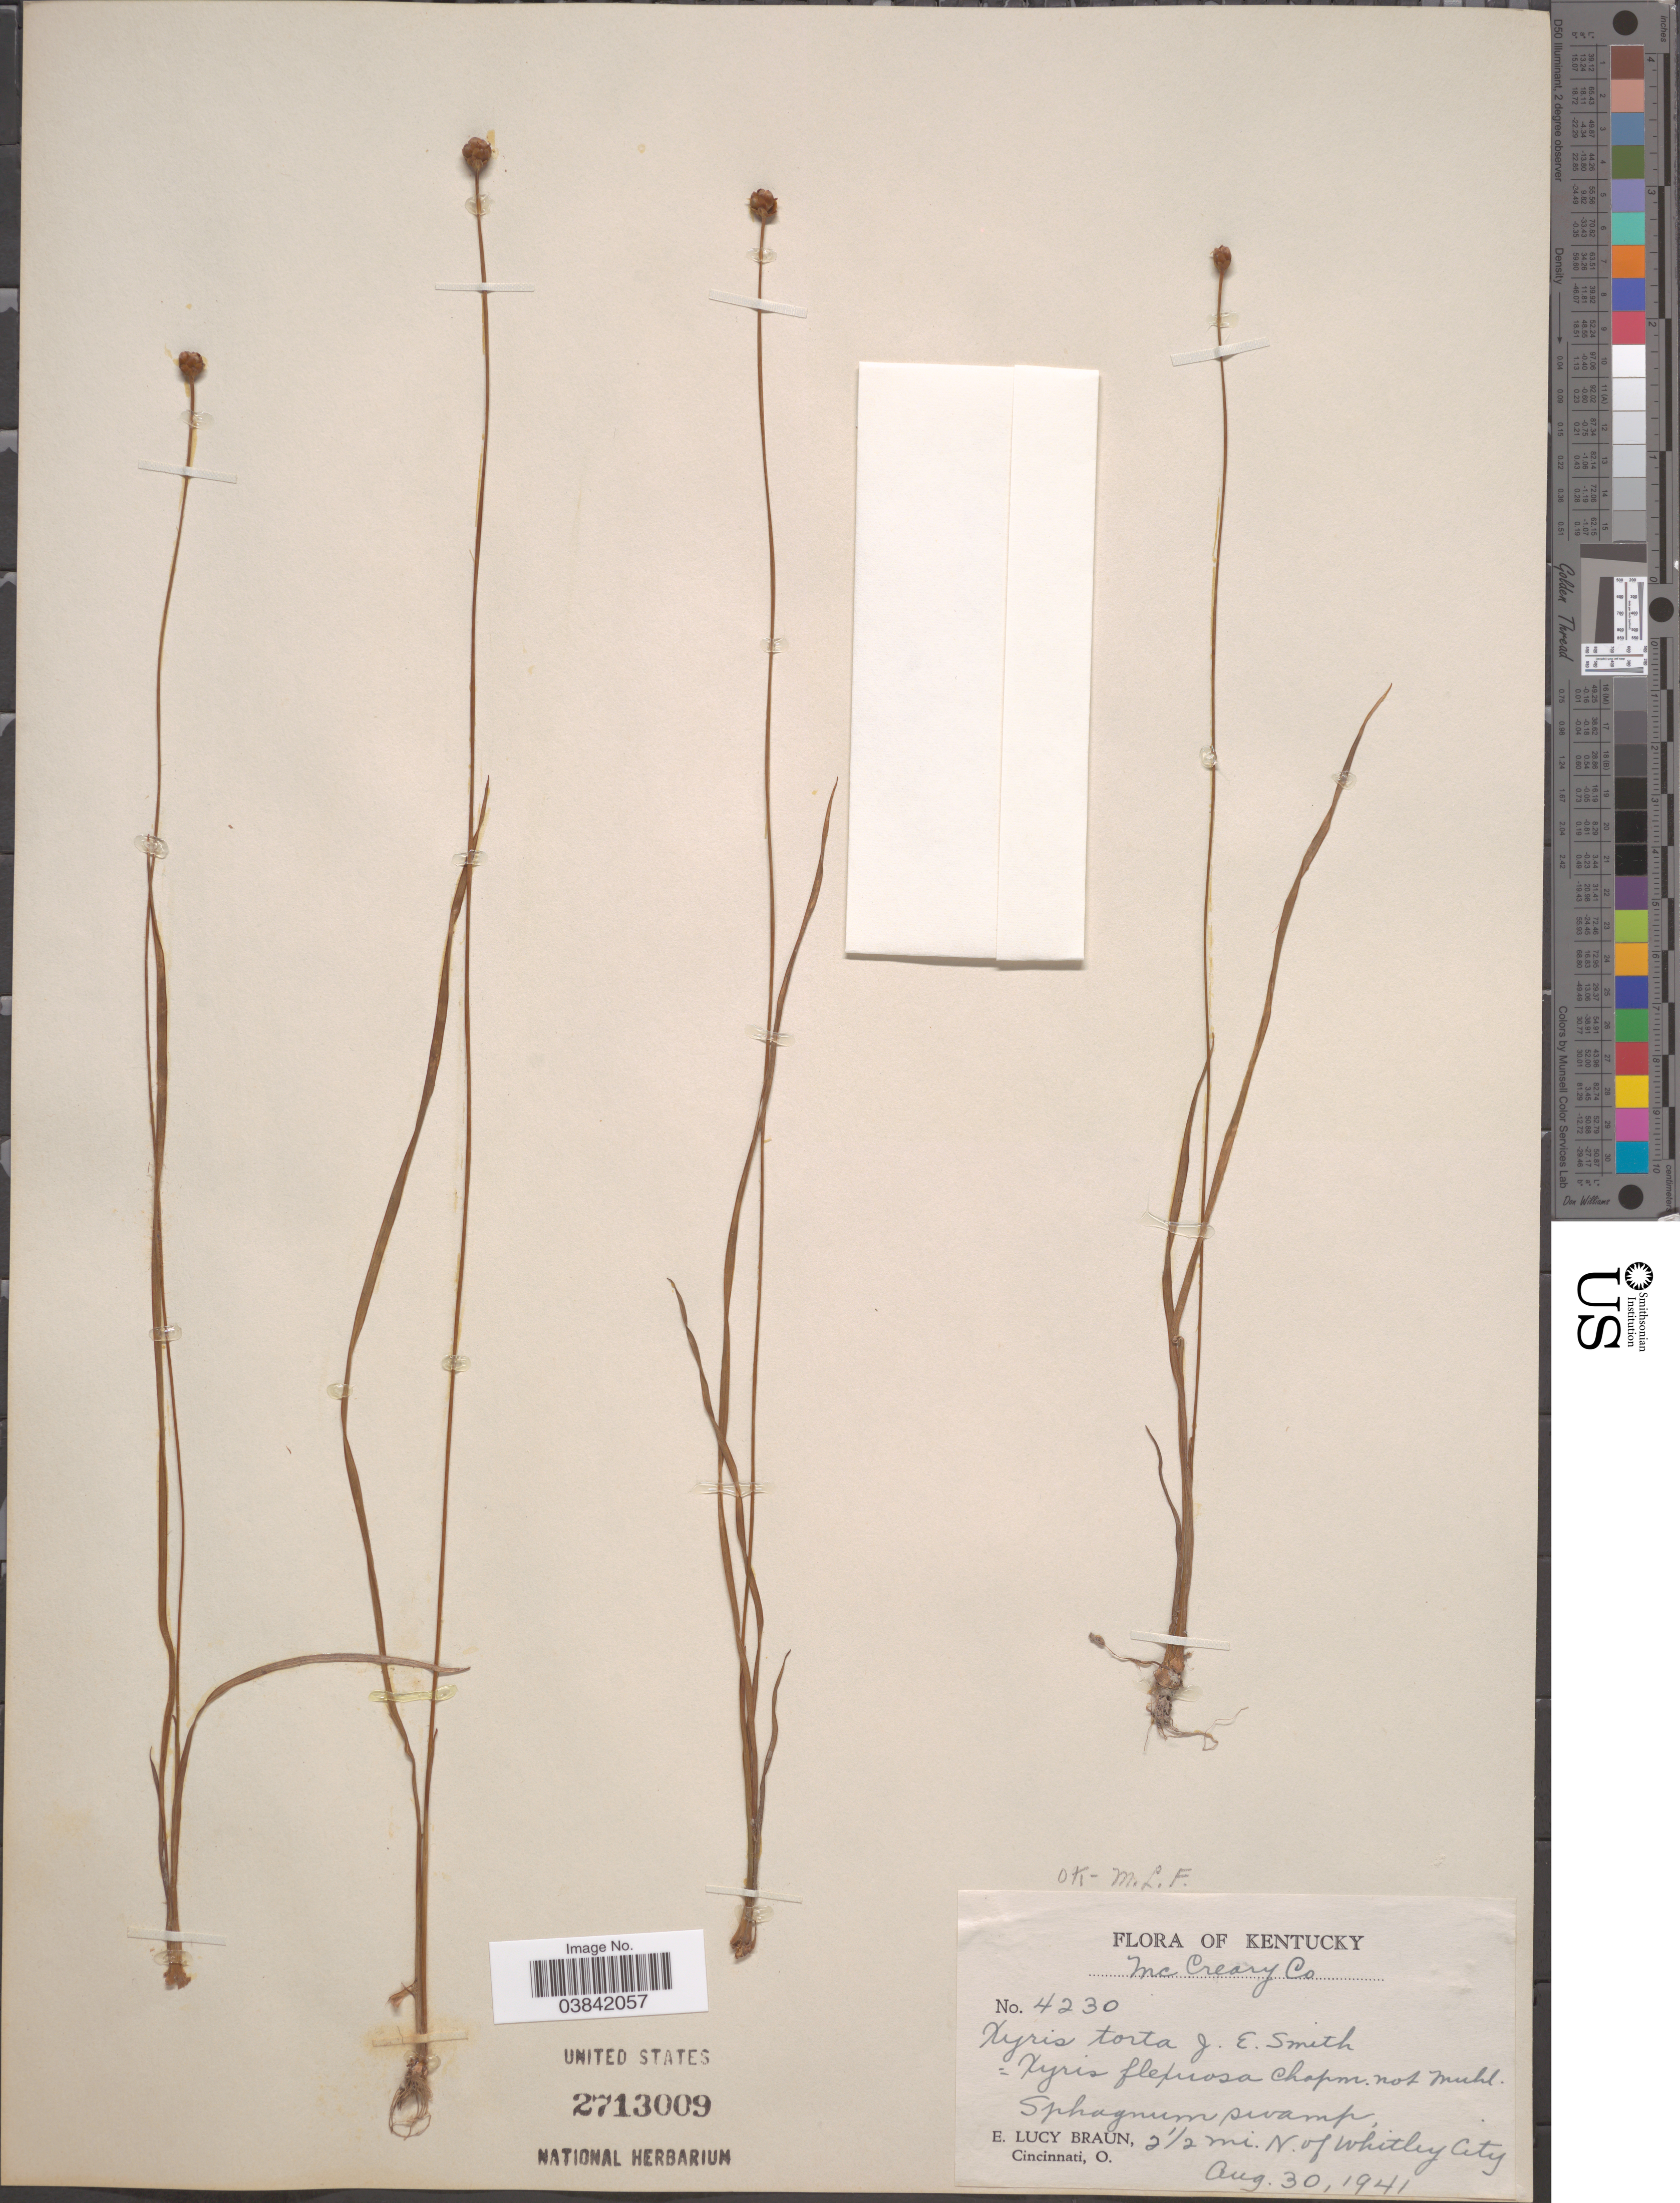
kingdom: Plantae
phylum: Tracheophyta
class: Liliopsida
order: Poales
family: Xyridaceae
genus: Xyris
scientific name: Xyris torta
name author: Sm.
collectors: E. L. Braun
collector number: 4230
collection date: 1941-08-30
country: United States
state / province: Kentucky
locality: Mc Creary Co. 2½ mi. N. of Whitley City.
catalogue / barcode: US 2713009